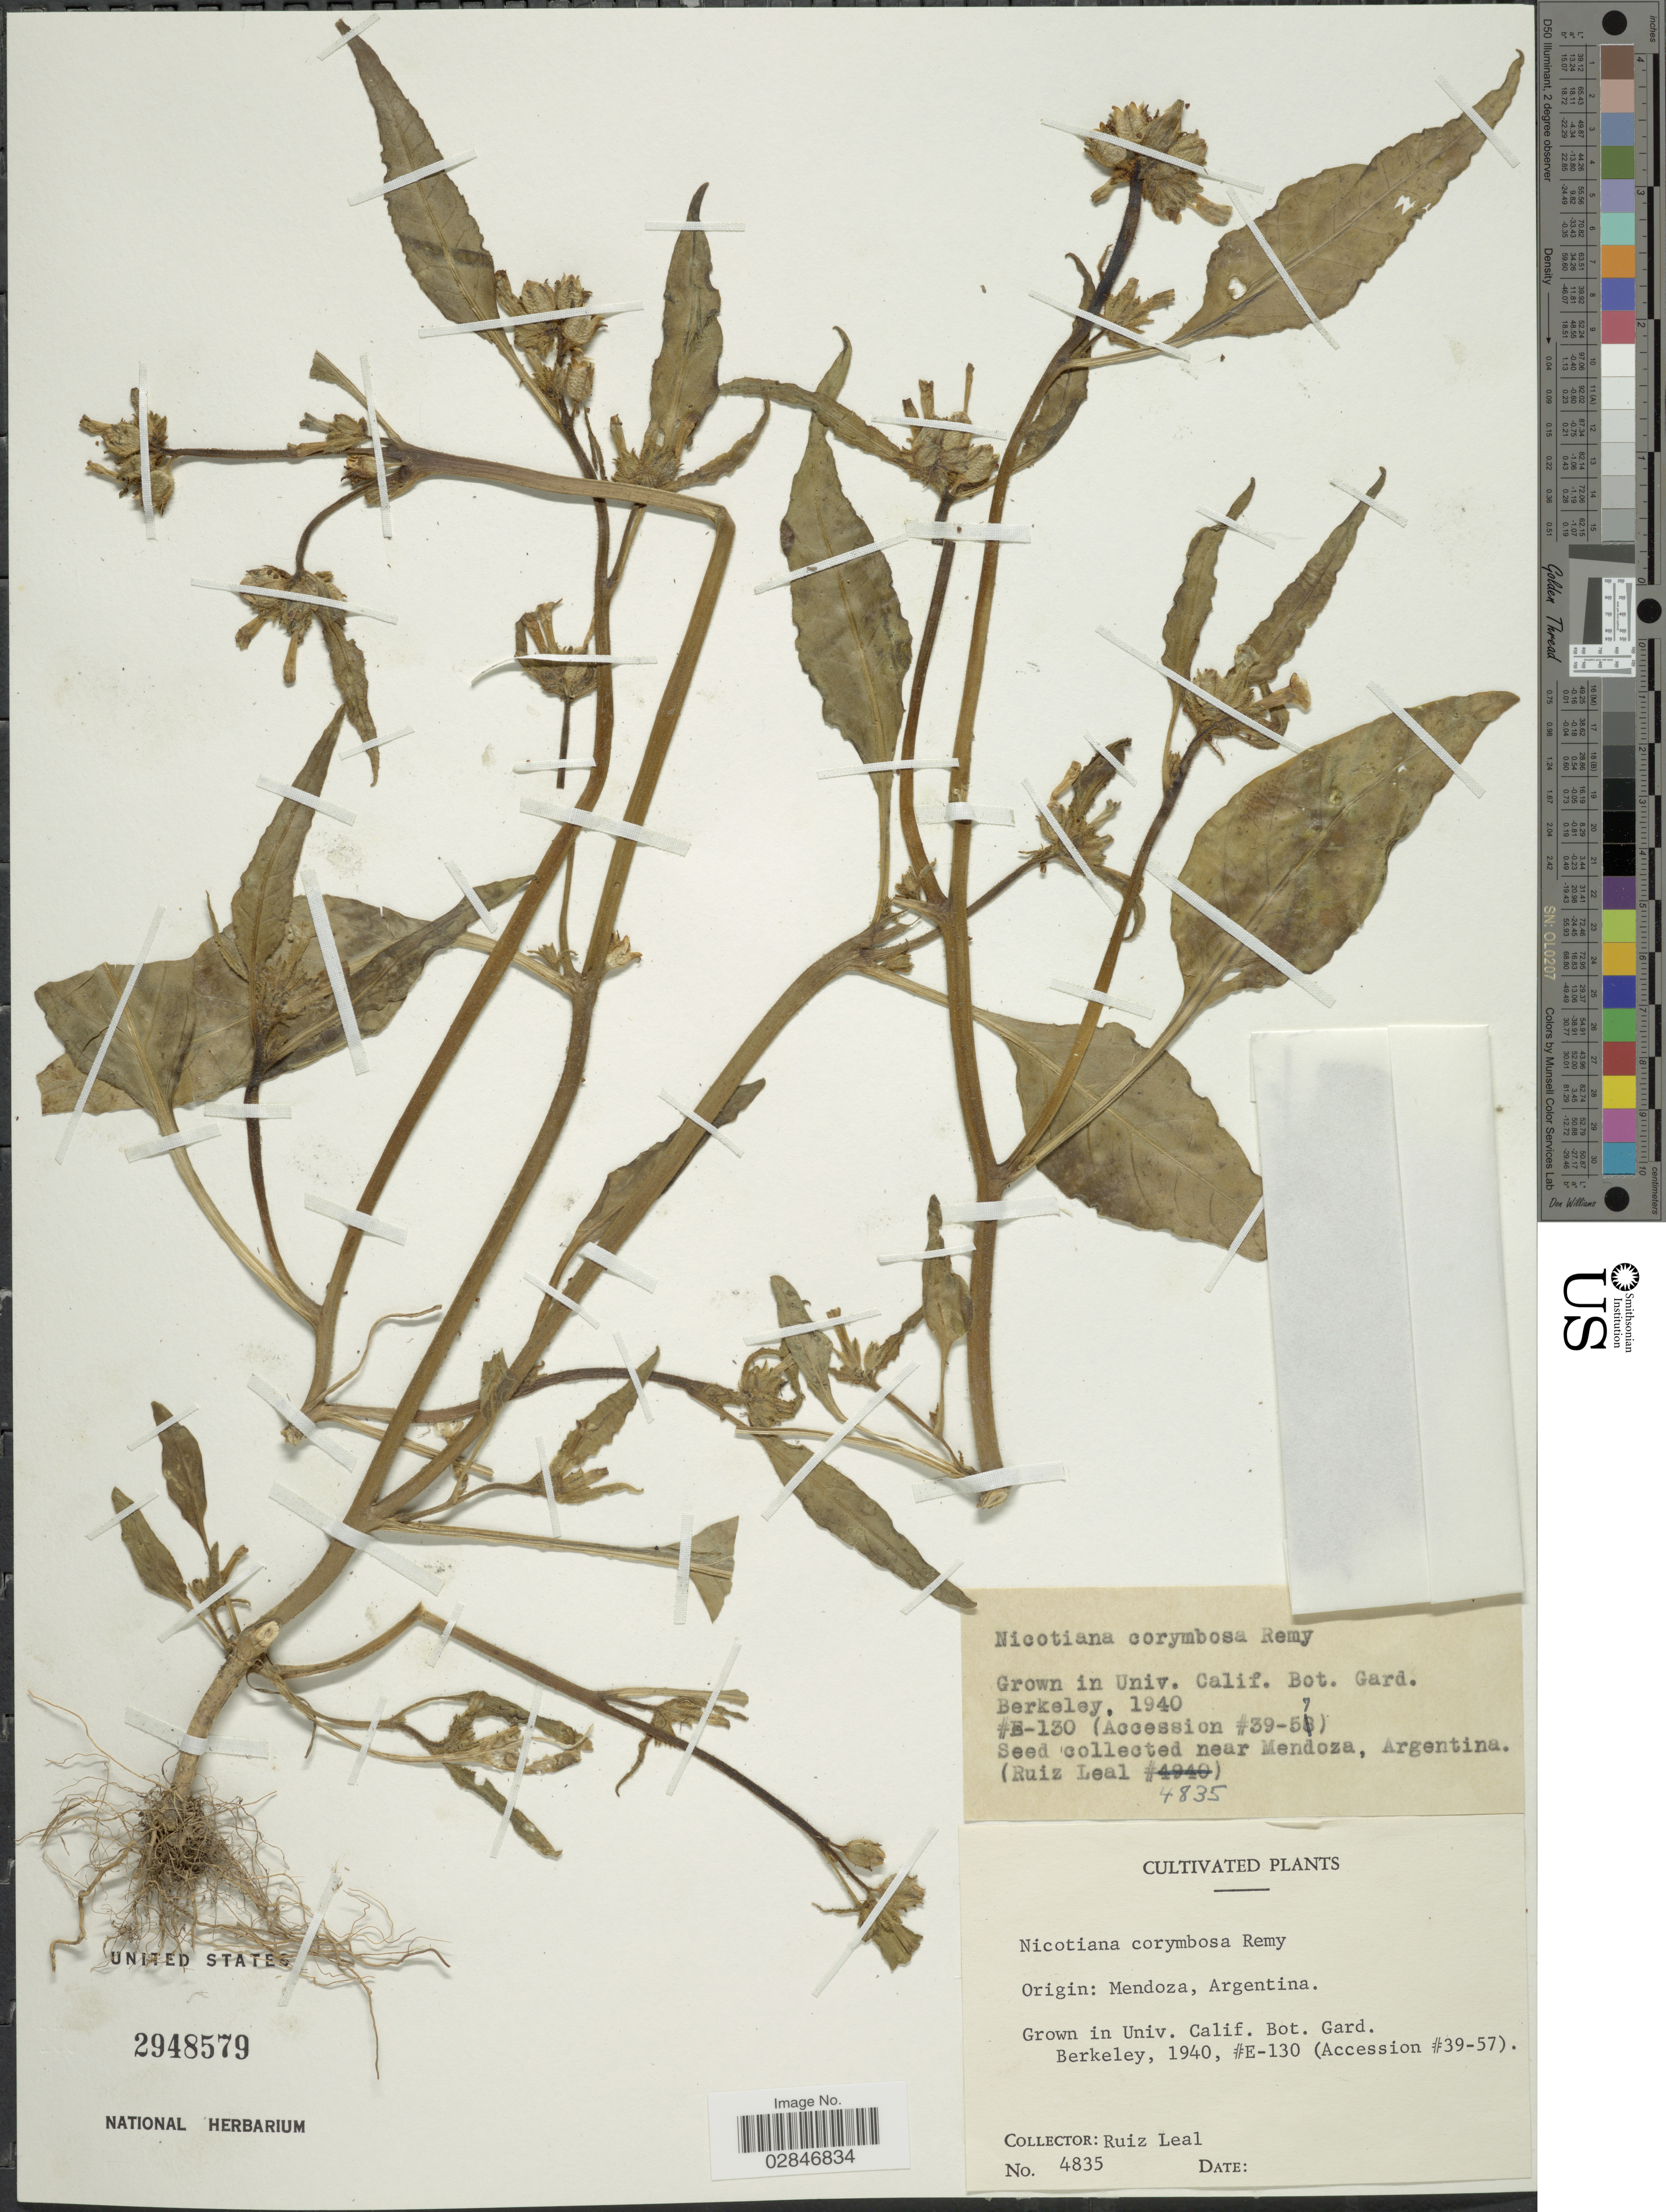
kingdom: Plantae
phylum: Tracheophyta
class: Magnoliopsida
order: Solanales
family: Solanaceae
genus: Nicotiana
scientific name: Nicotiana corymbosa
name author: J. Rémy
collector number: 4835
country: United States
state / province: California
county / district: Alameda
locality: Grown in Univ. Calif. Bot. Gard. Berkeley.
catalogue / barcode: US 2948579